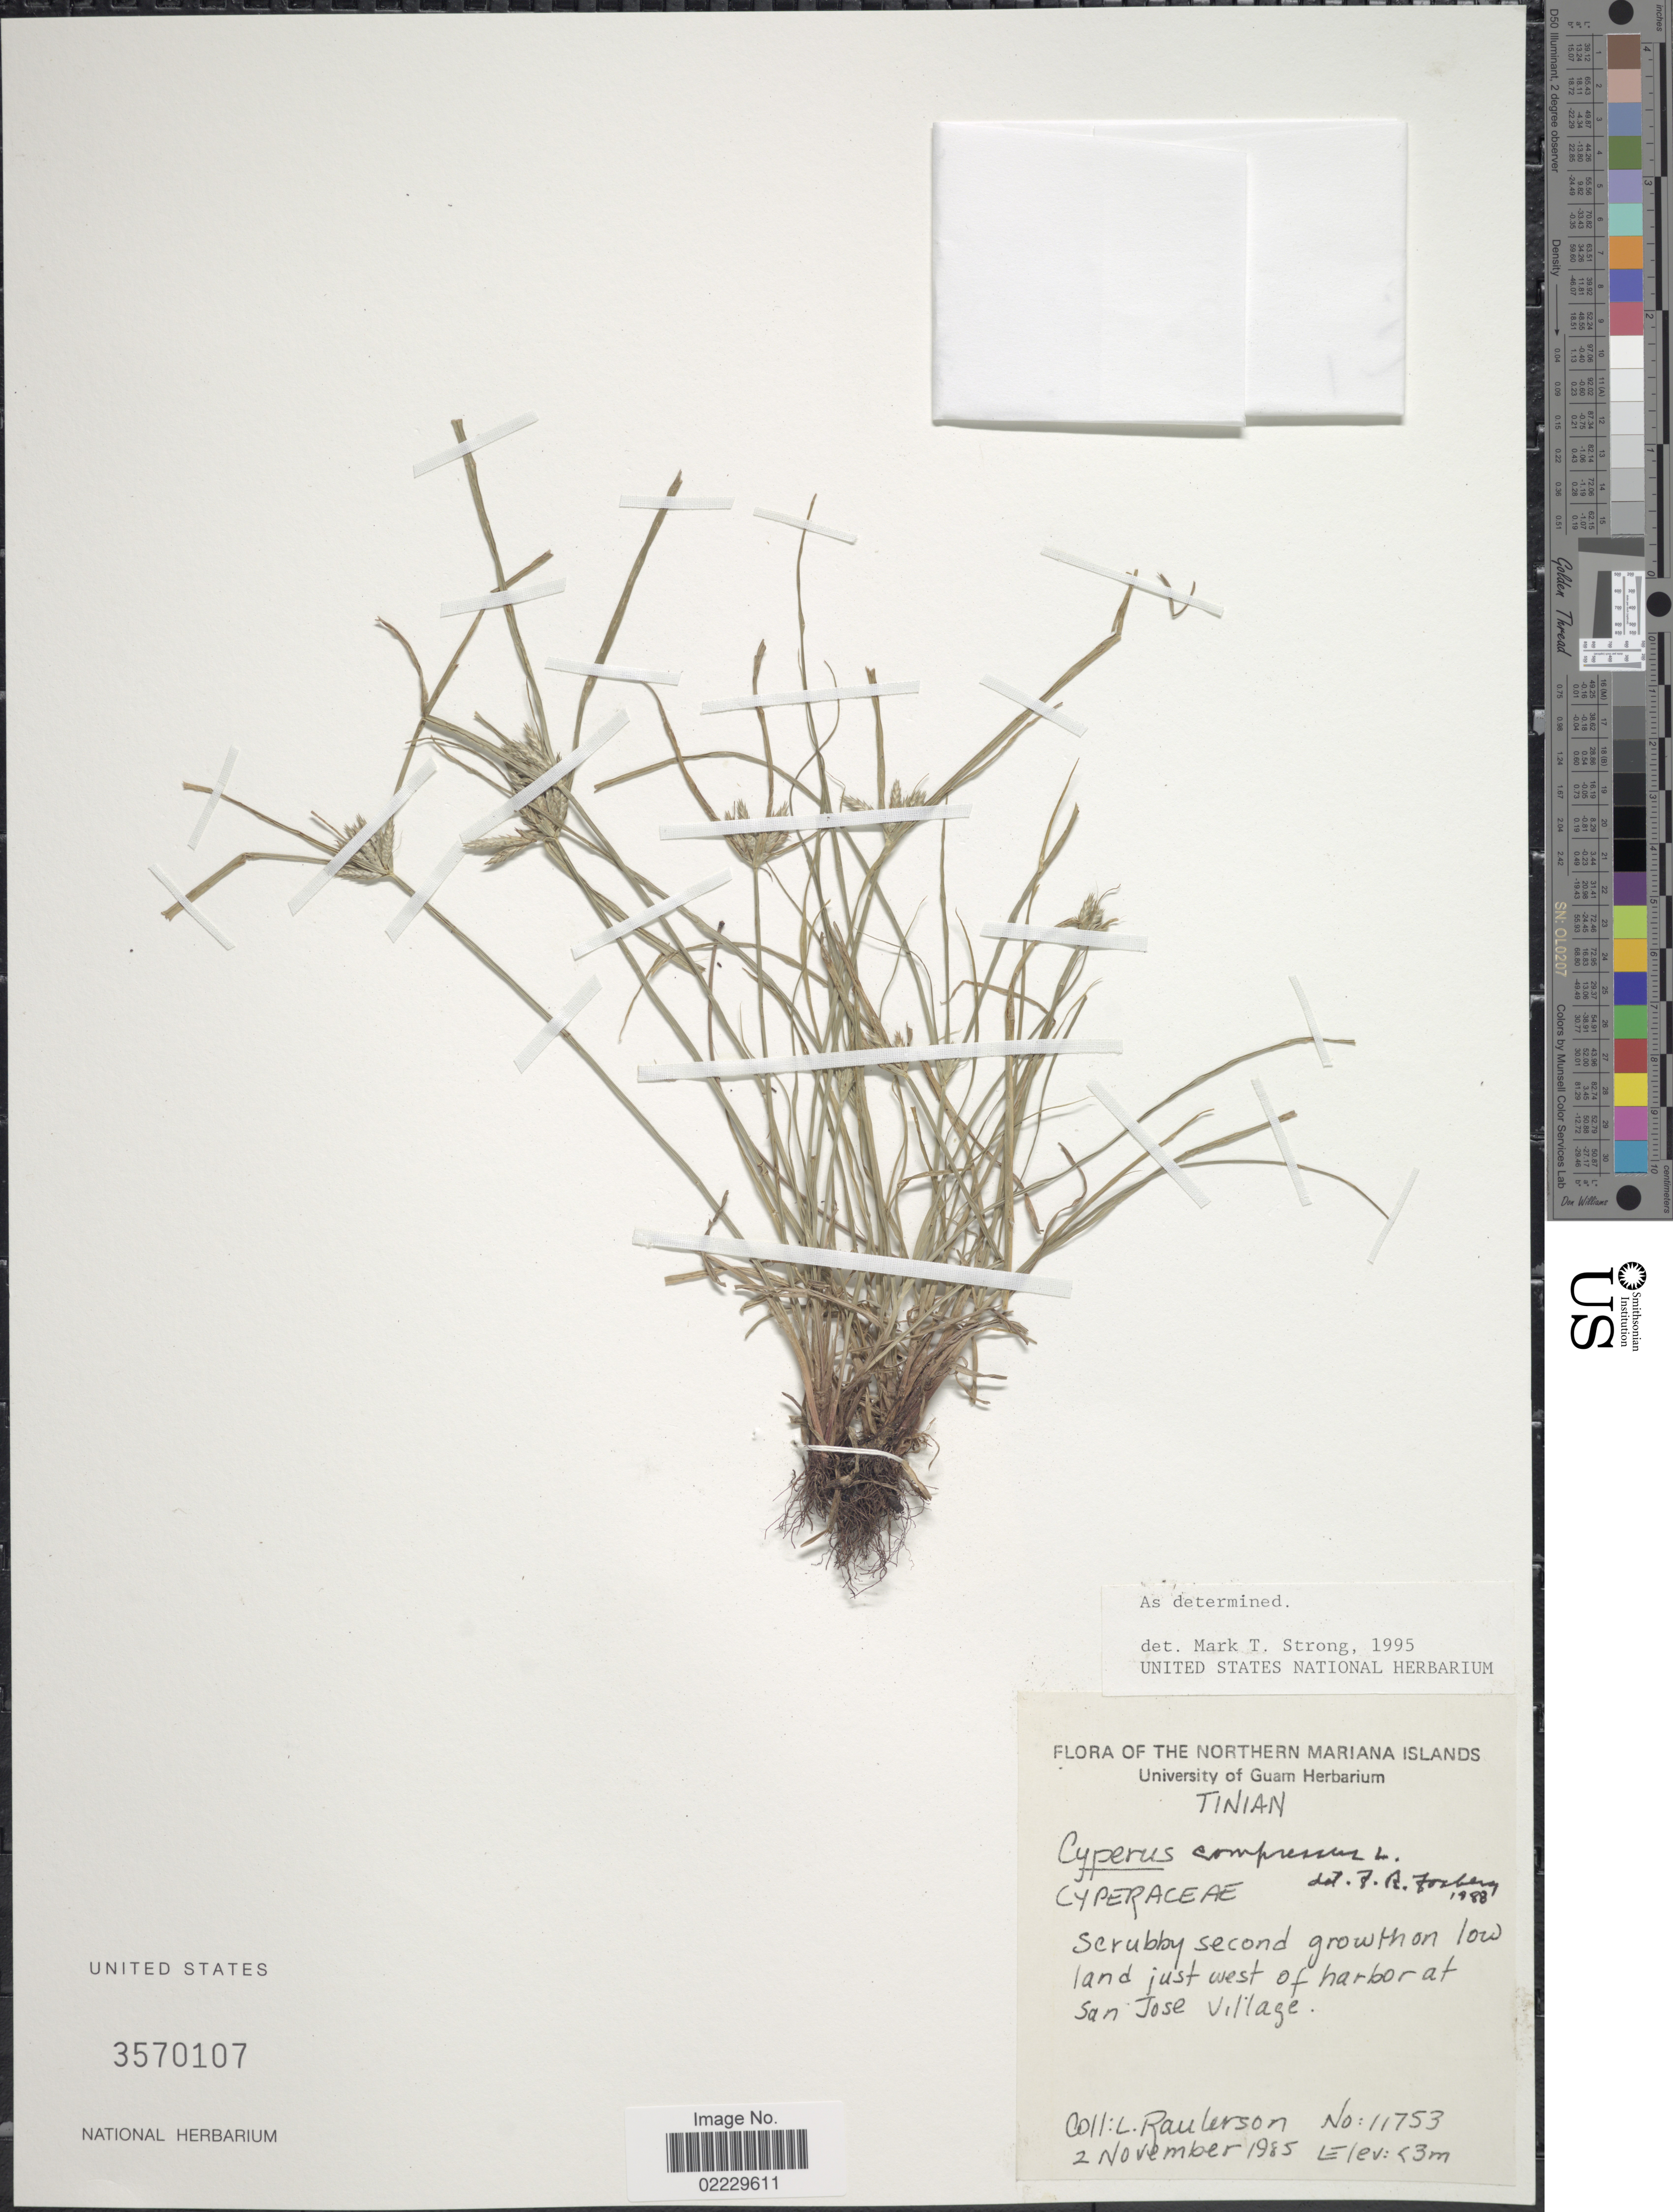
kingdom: Plantae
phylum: Tracheophyta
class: Liliopsida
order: Poales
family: Cyperaceae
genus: Cyperus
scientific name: Cyperus compressus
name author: L.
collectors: L. Raulerson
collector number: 11753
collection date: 1985-11-02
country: Northern Mariana Islands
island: Tinian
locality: Tinian, Scrubby second growth on low land just west of harbor at San Jose village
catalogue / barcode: US 3570107